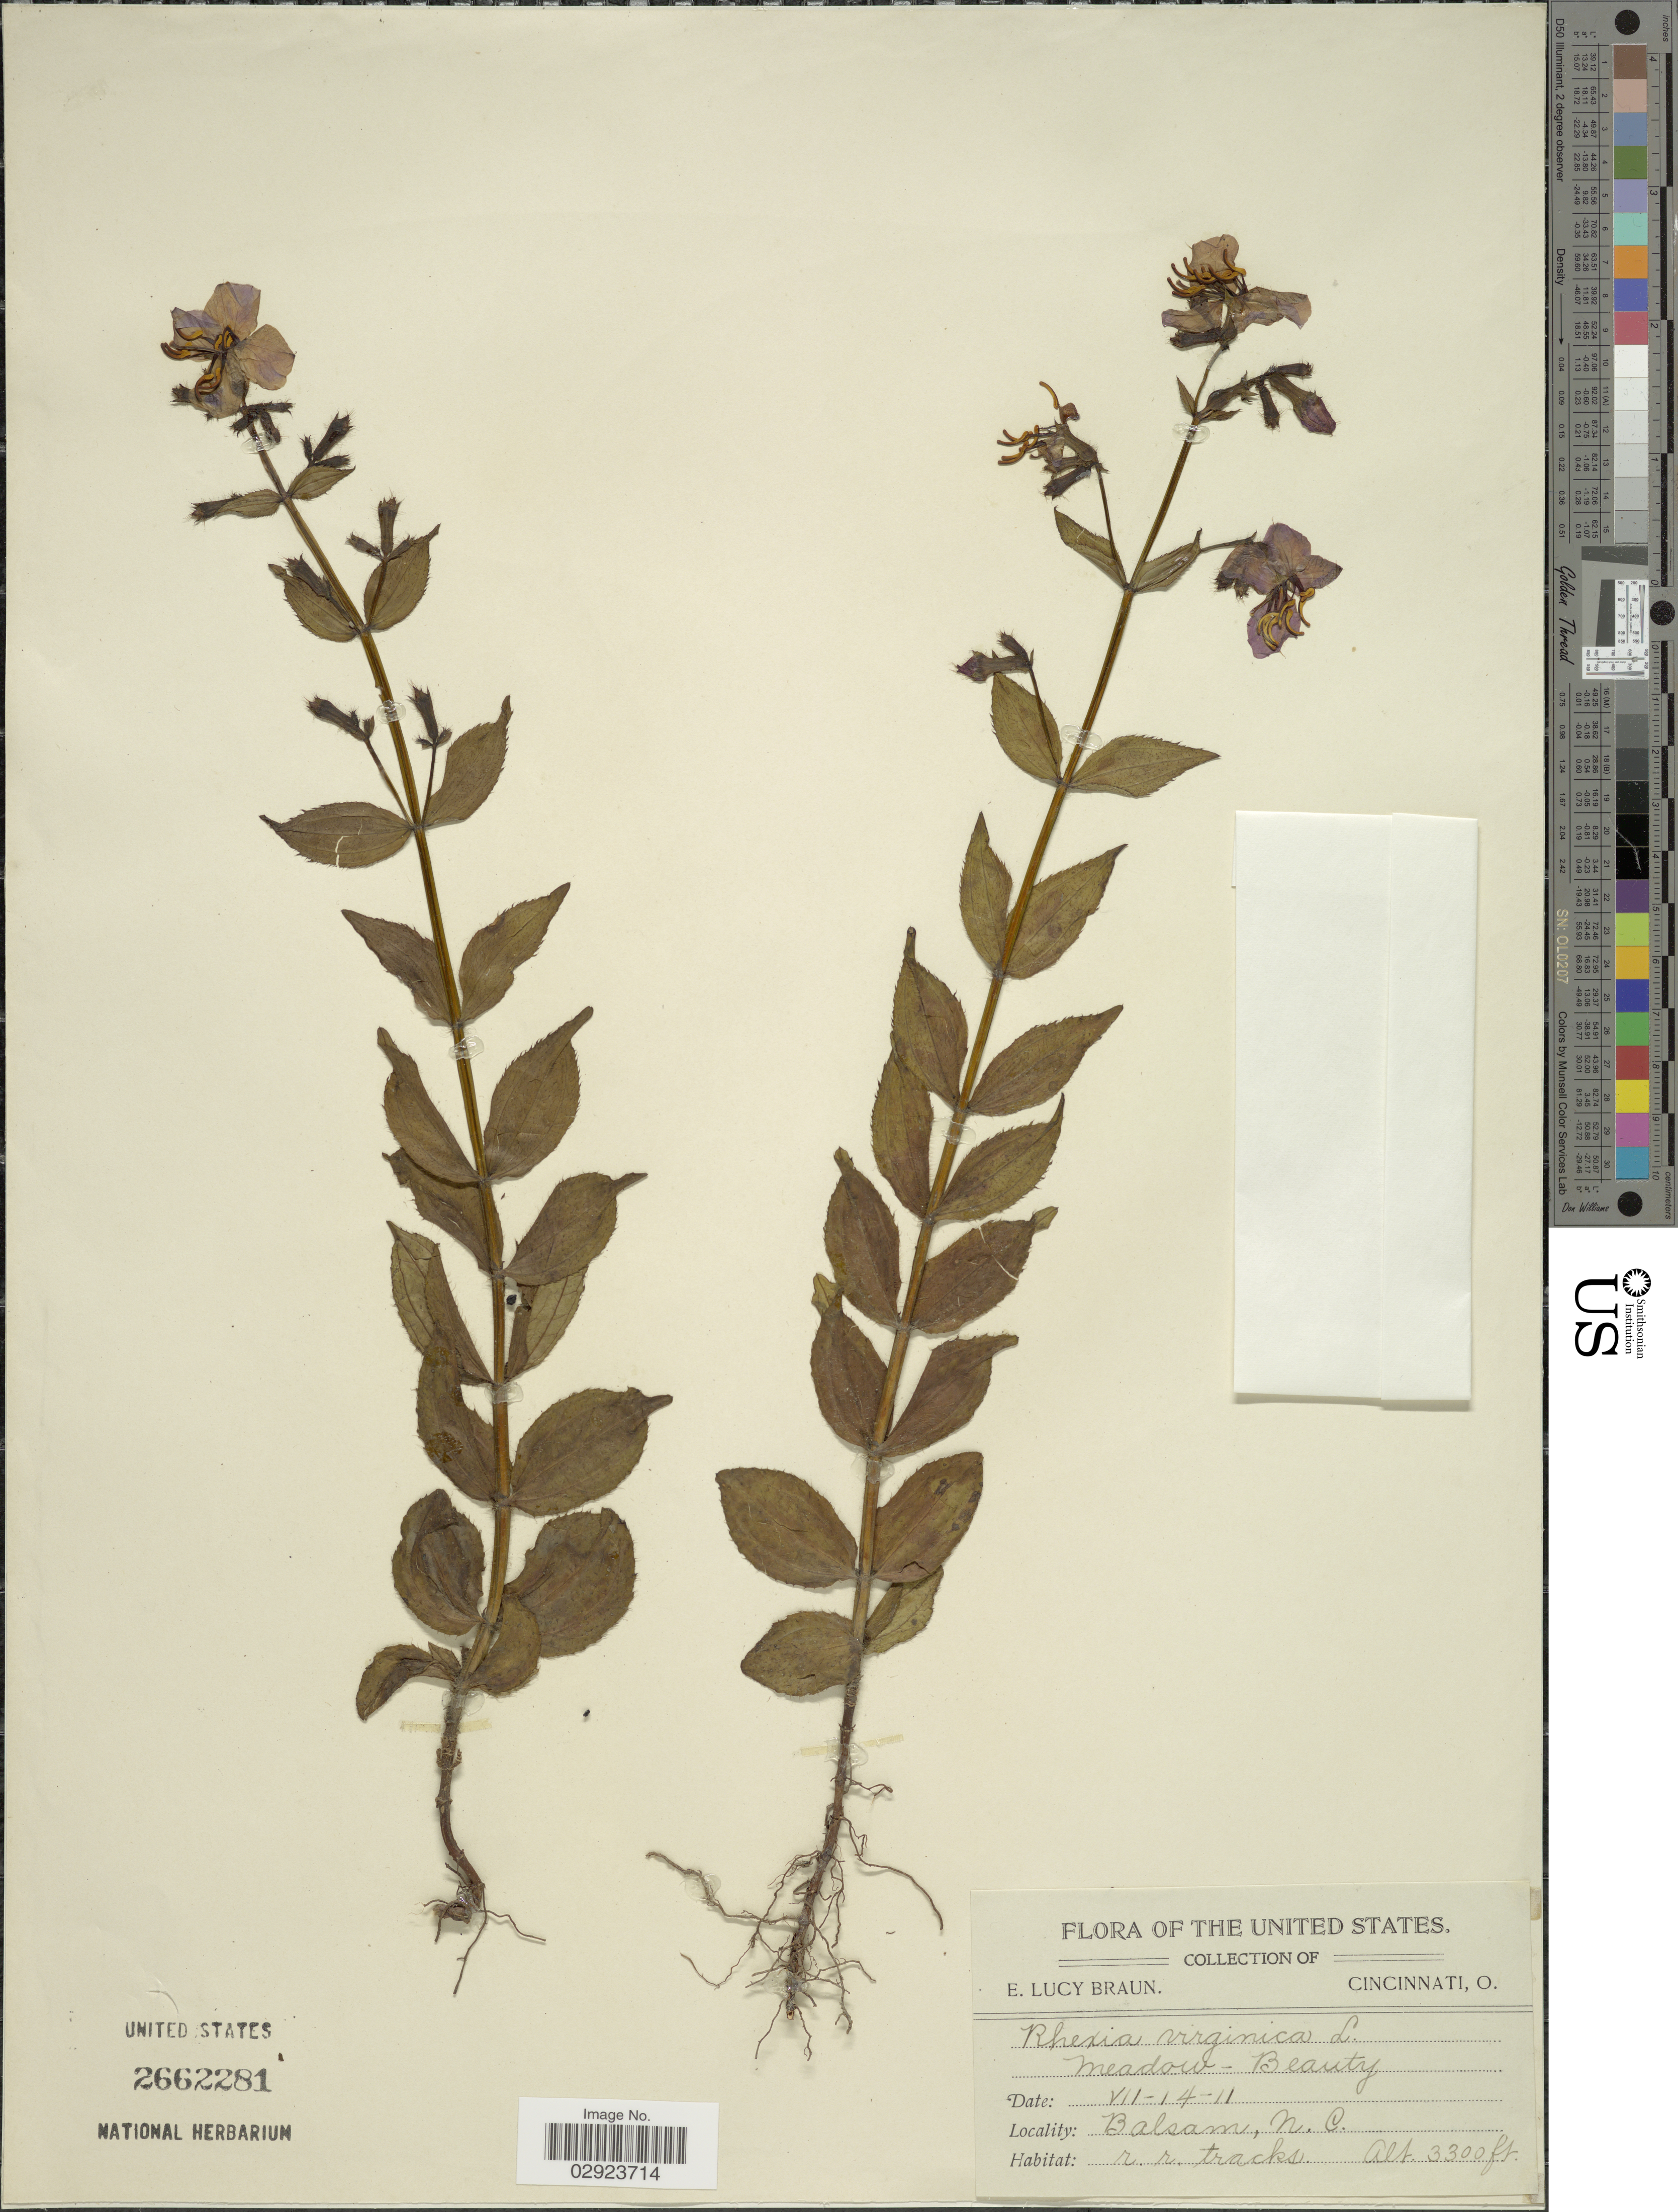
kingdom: Plantae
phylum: Tracheophyta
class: Magnoliopsida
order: Myrtales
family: Melastomataceae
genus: Rhexia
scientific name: Rhexia virginica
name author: L.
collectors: E. L. Braun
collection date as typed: Transcribed d/m/y: 14/7/11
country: United States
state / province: North Carolina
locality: Balsam, N.C.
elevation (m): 1006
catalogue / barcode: US 2662281